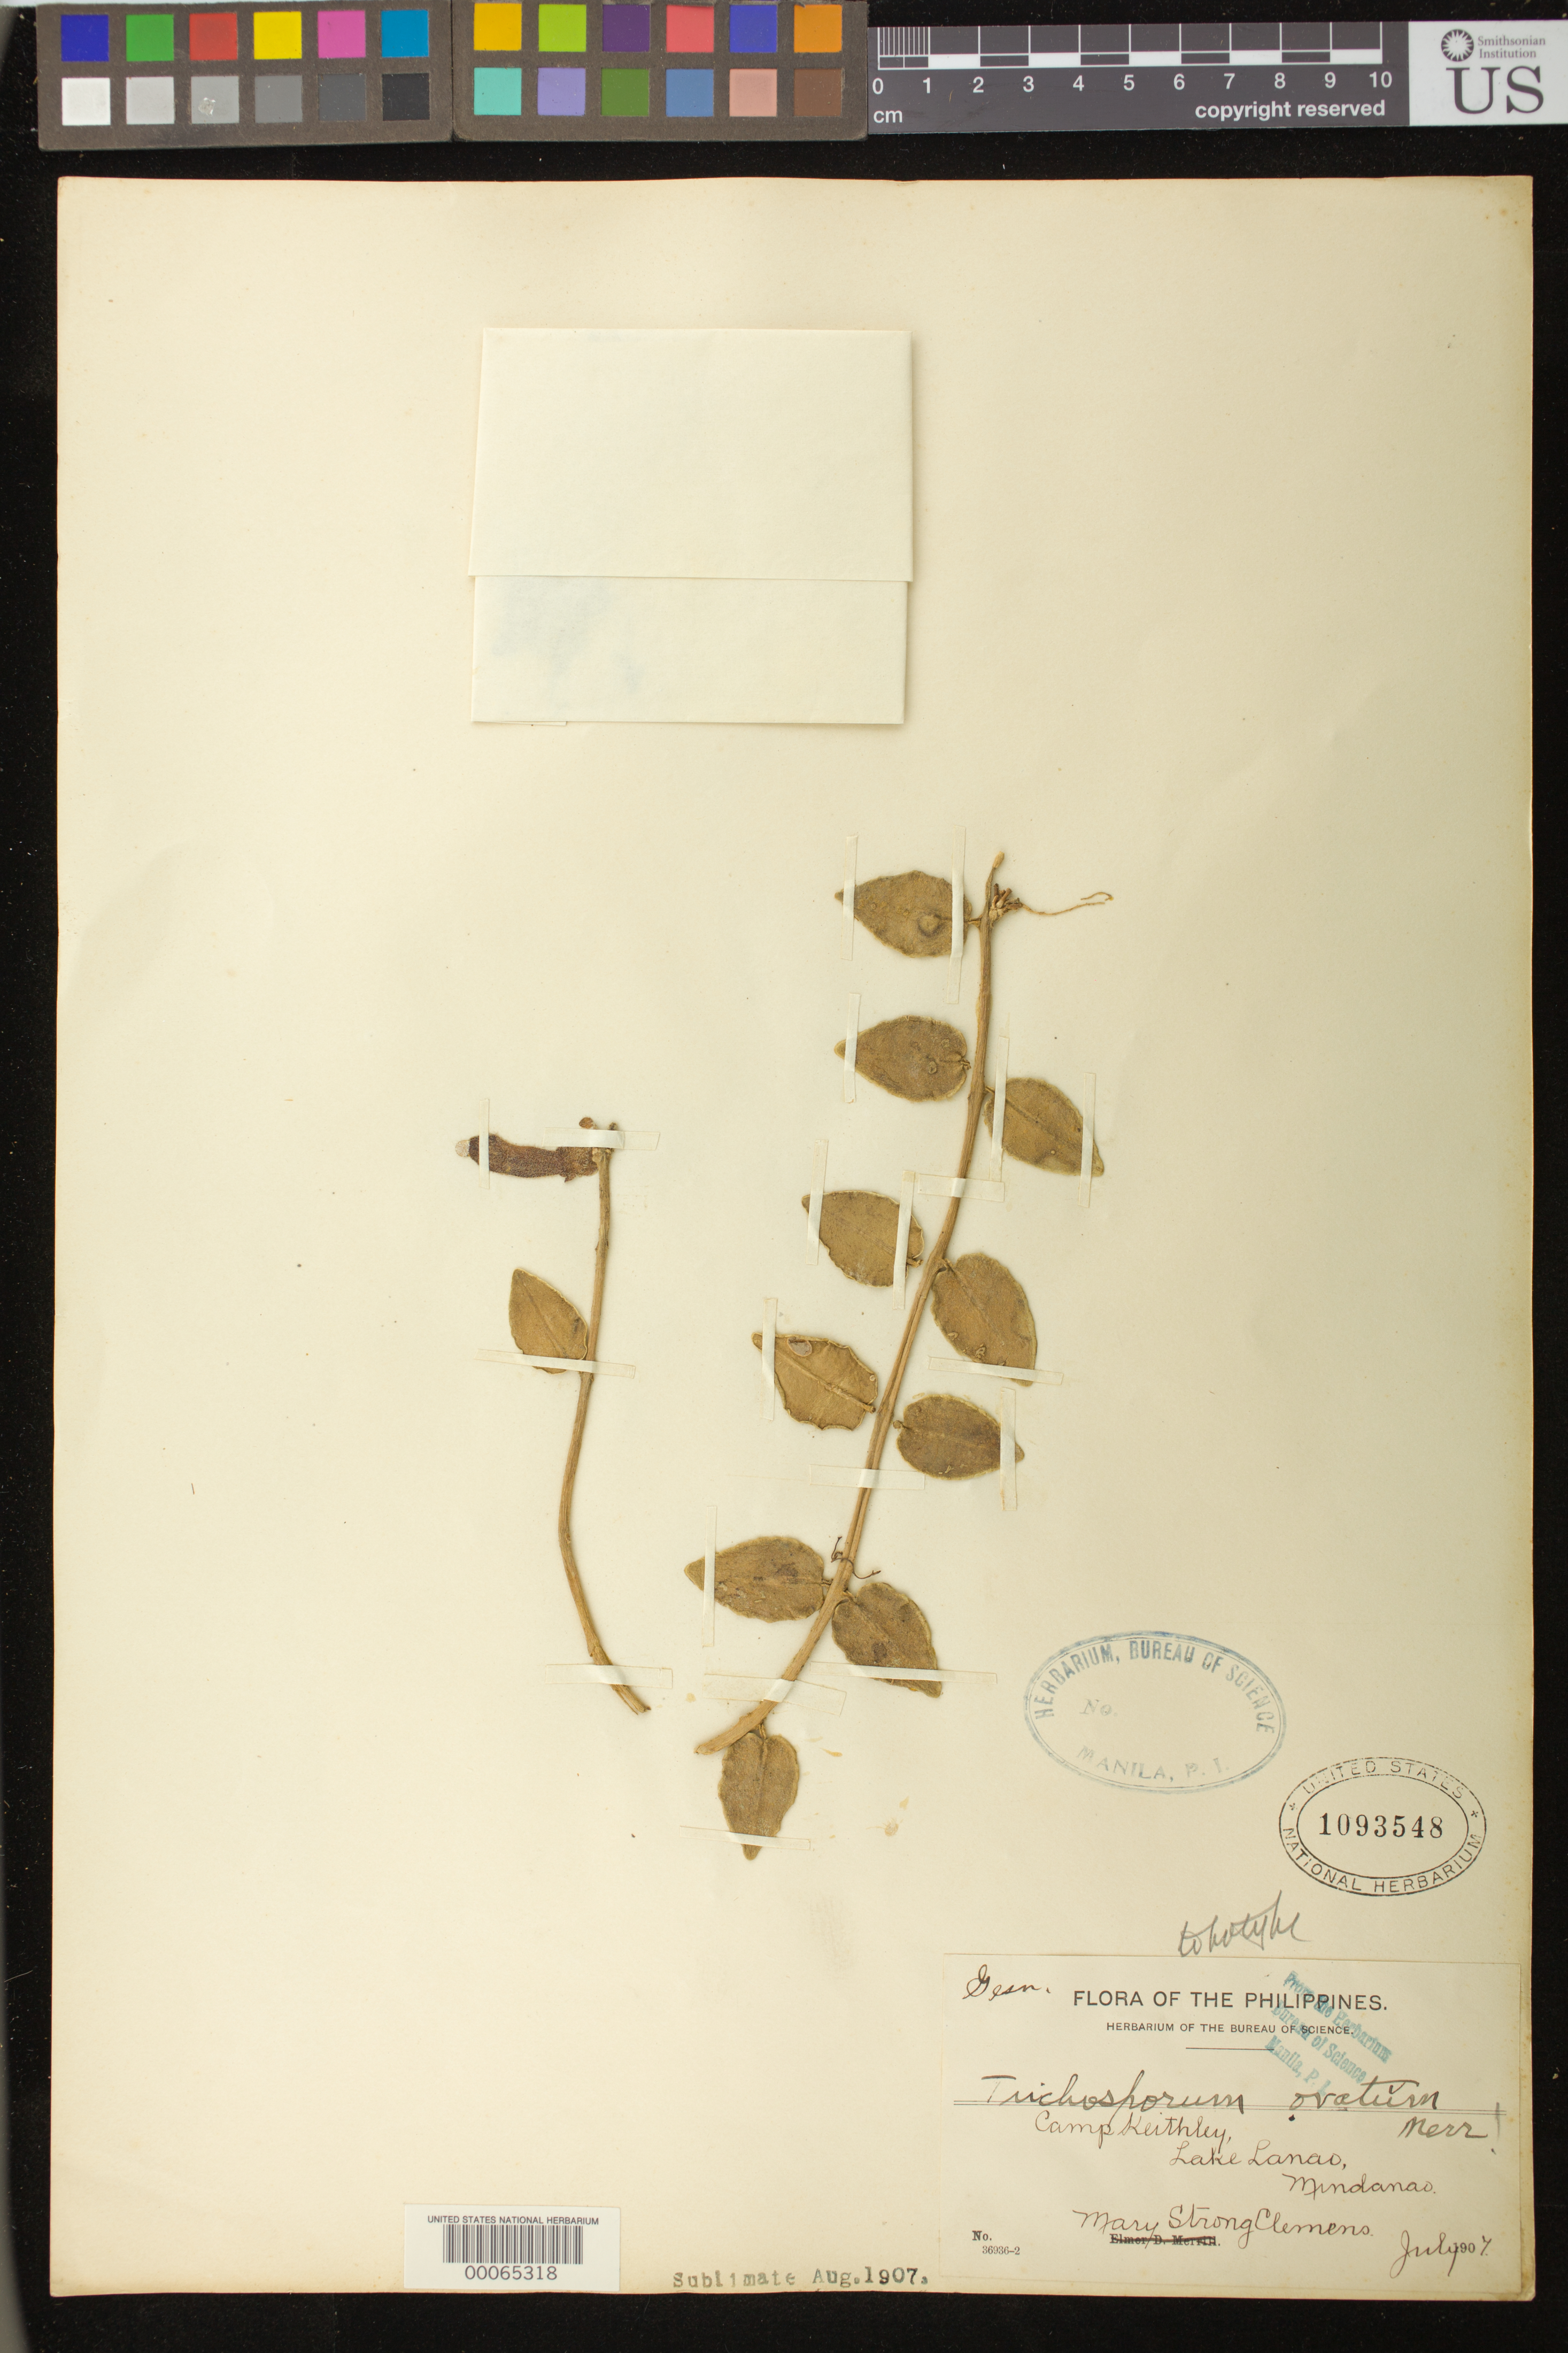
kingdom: Plantae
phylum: Tracheophyta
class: Magnoliopsida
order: Lamiales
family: Gesneriaceae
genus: Trichosporum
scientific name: Trichosporum ovatum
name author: Merr.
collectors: M. S. Clemens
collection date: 1907-07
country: Philippines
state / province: Northern Mindanao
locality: Camp Keithley, Lake Lanao, Mindanao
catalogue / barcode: US 1093548